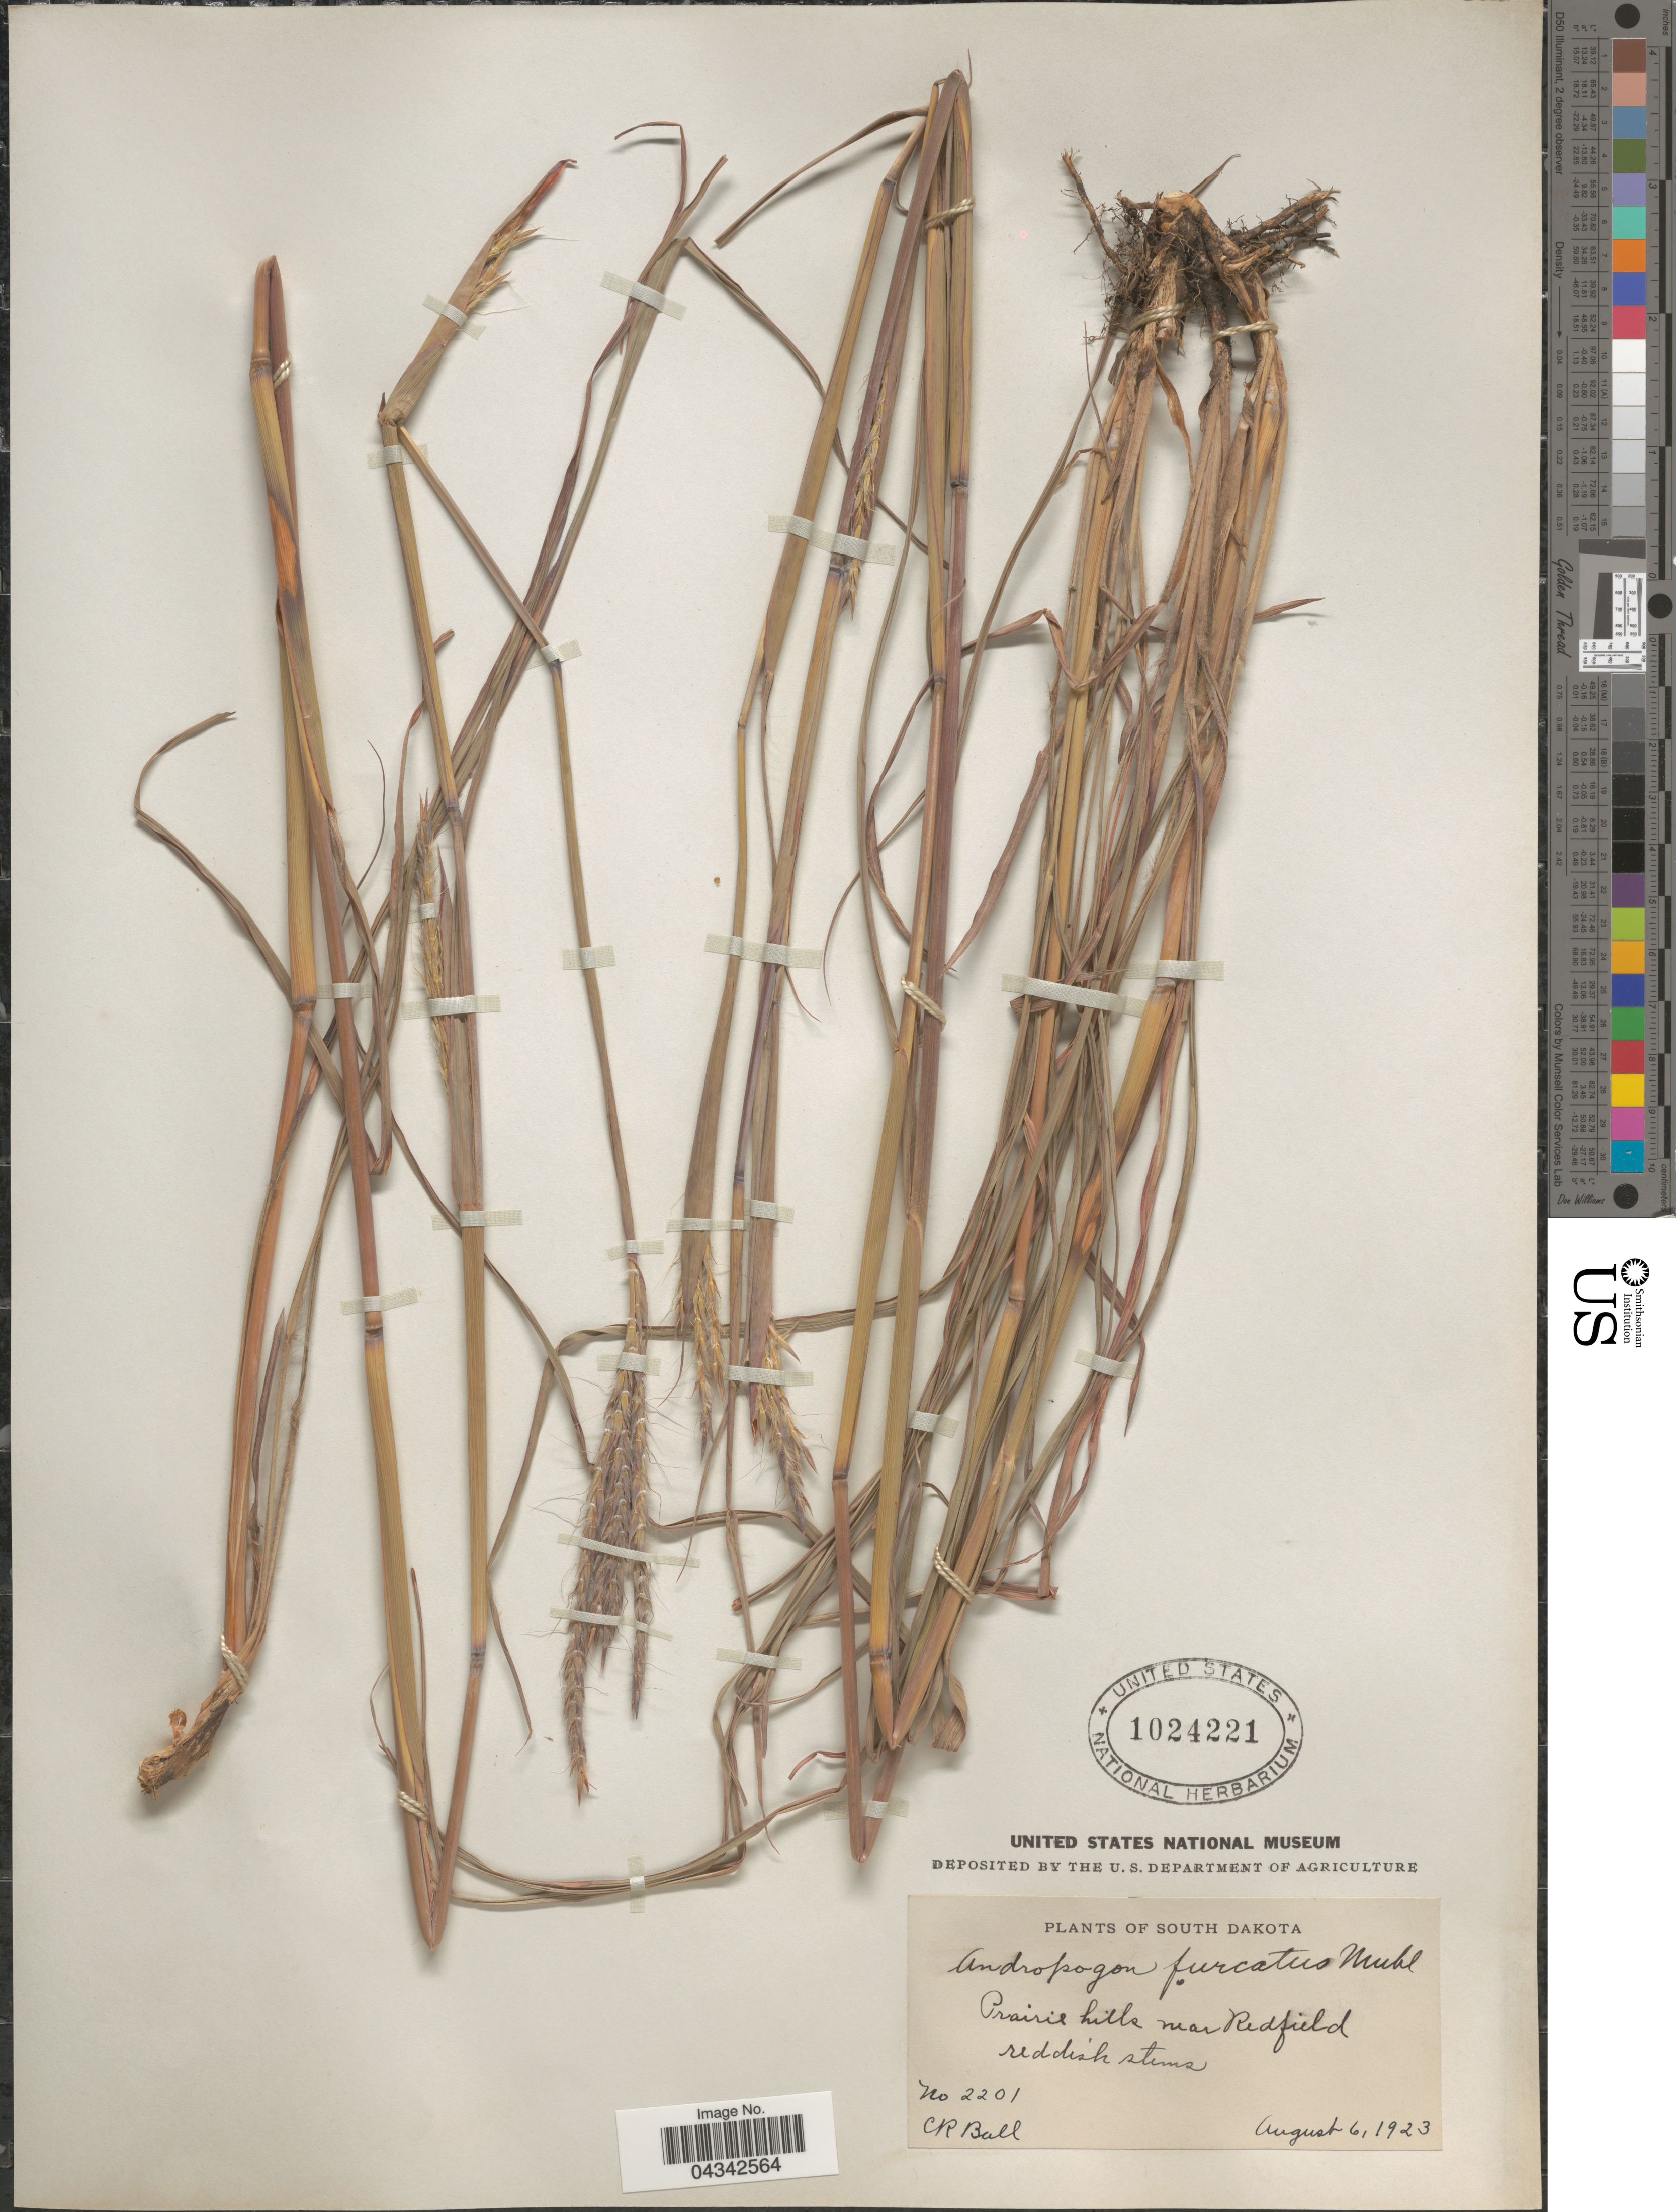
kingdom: Plantae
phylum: Tracheophyta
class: Liliopsida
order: Poales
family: Poaceae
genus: Andropogon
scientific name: Andropogon gerardii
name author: Vitman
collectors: C. R. Ball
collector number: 2201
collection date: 1923-08-06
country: United States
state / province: South Dakota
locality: Prairie hills near Redfield reddish stems.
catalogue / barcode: US 1024221